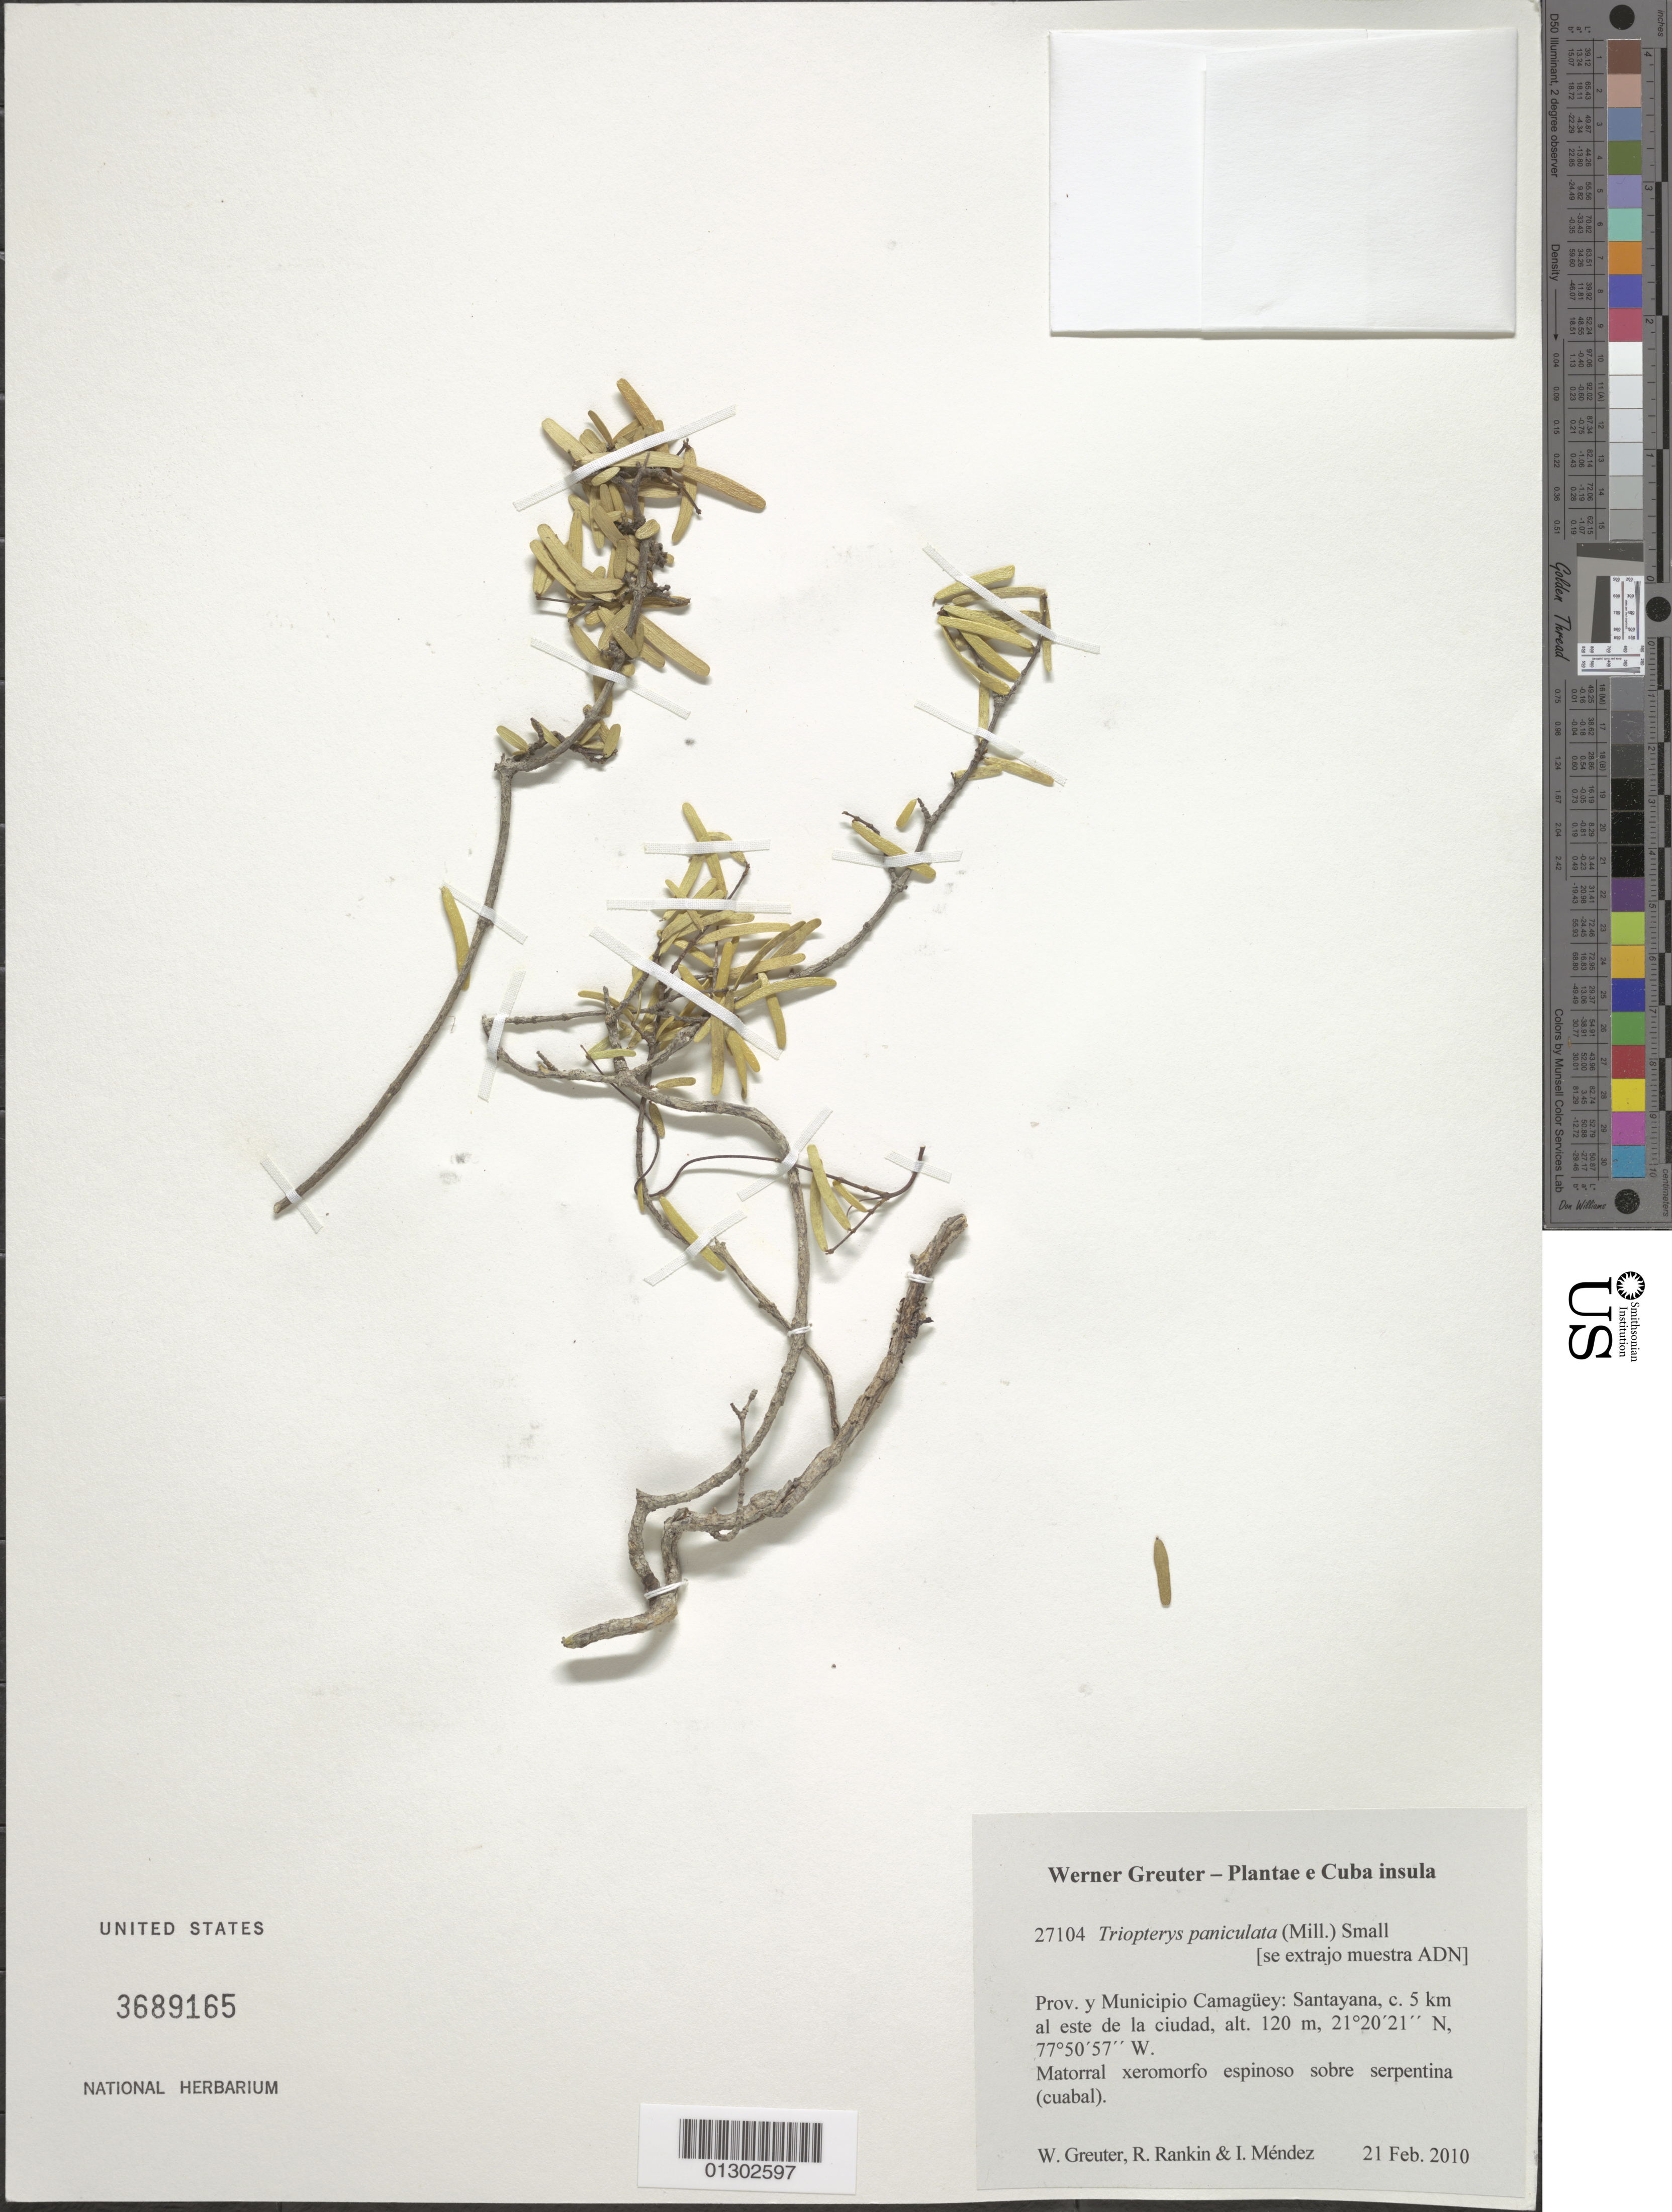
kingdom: Plantae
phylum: Tracheophyta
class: Magnoliopsida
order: Malpighiales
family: Malpighiaceae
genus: Mascagnia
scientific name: Mascagnia buchii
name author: Urb. & Nied.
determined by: Strong, Mark T., (BOT), Smithsonian Institution - National Museum of Natural History (UNITED STATES)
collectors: W. R. Greuter, R. Rankin Rodriguez & I. Méndez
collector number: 27104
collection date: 2010-02-21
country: Cuba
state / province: Camagüey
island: Cuba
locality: Municipio Camagüey, Santayana, ca. 5 km al este de la ciudad.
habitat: Matorral xeromorfo espinoso sobre serpentina (cuabal).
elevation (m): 120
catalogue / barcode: US 3689165